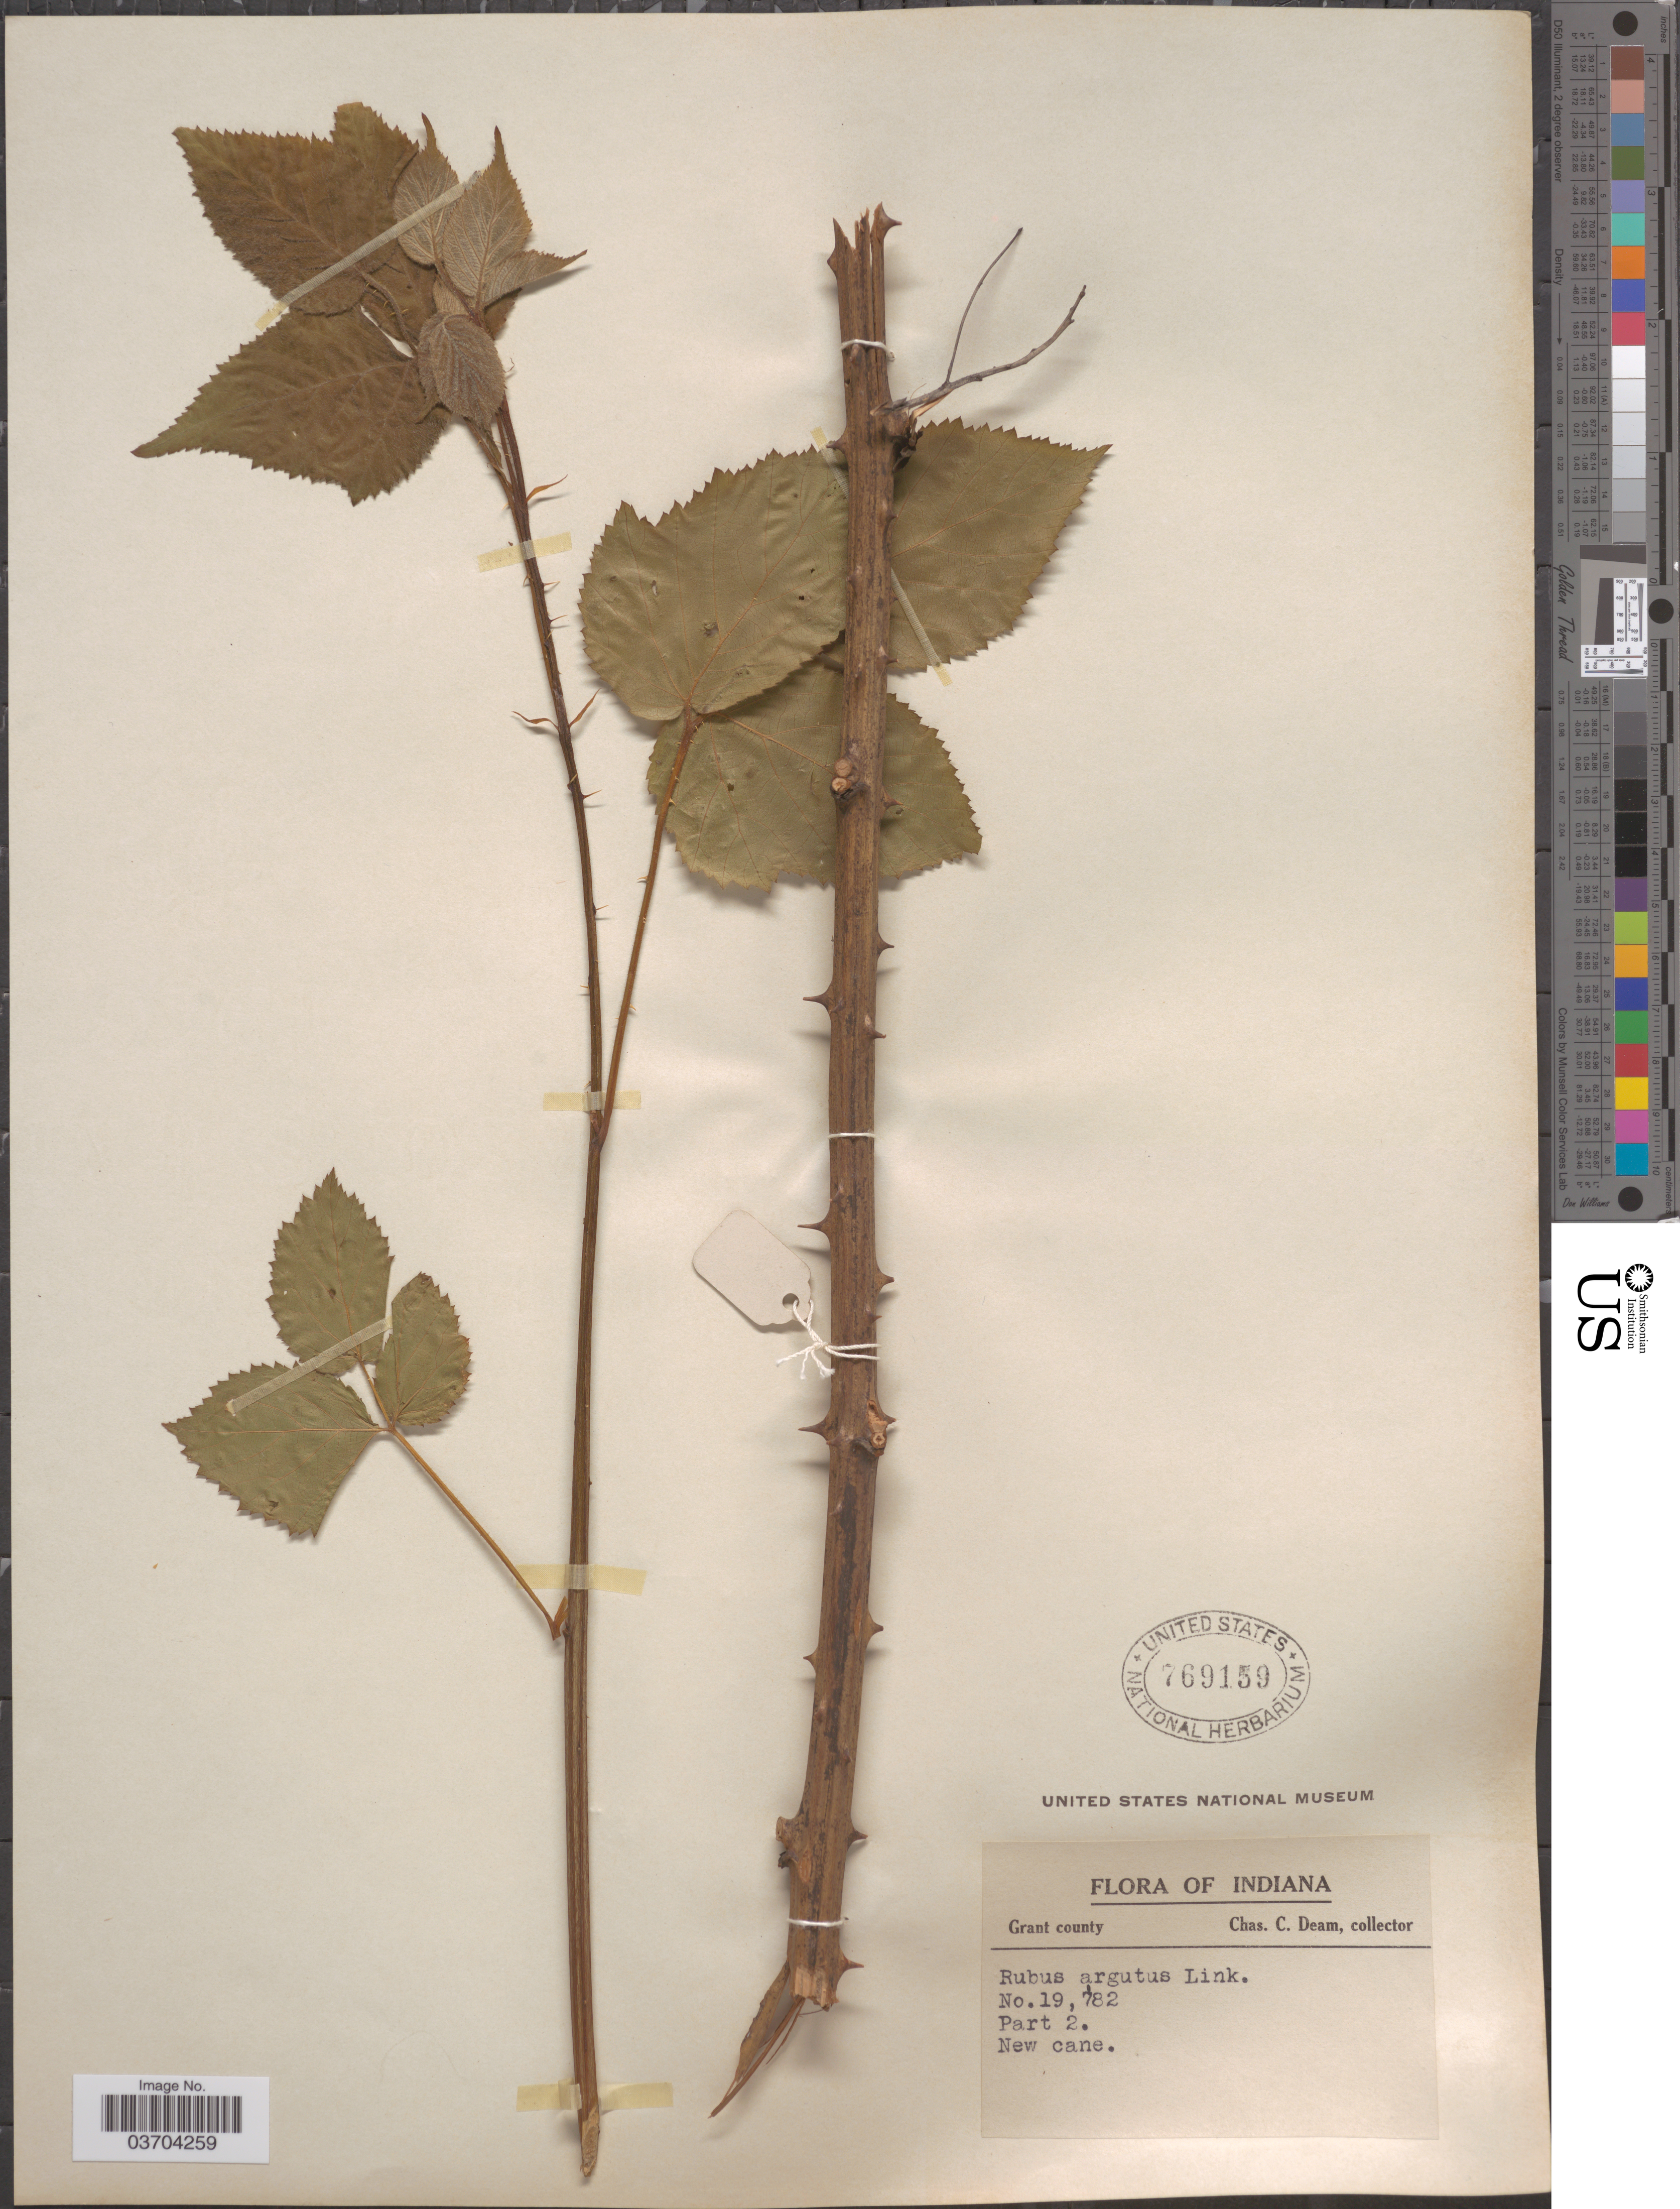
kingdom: Plantae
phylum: Tracheophyta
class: Magnoliopsida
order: Rosales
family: Rosaceae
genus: Rubus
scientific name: Rubus argutus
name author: Link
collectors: C. C. Deam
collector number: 19782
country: United States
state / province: Indiana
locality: Grant county. New cane.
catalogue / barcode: US 769159